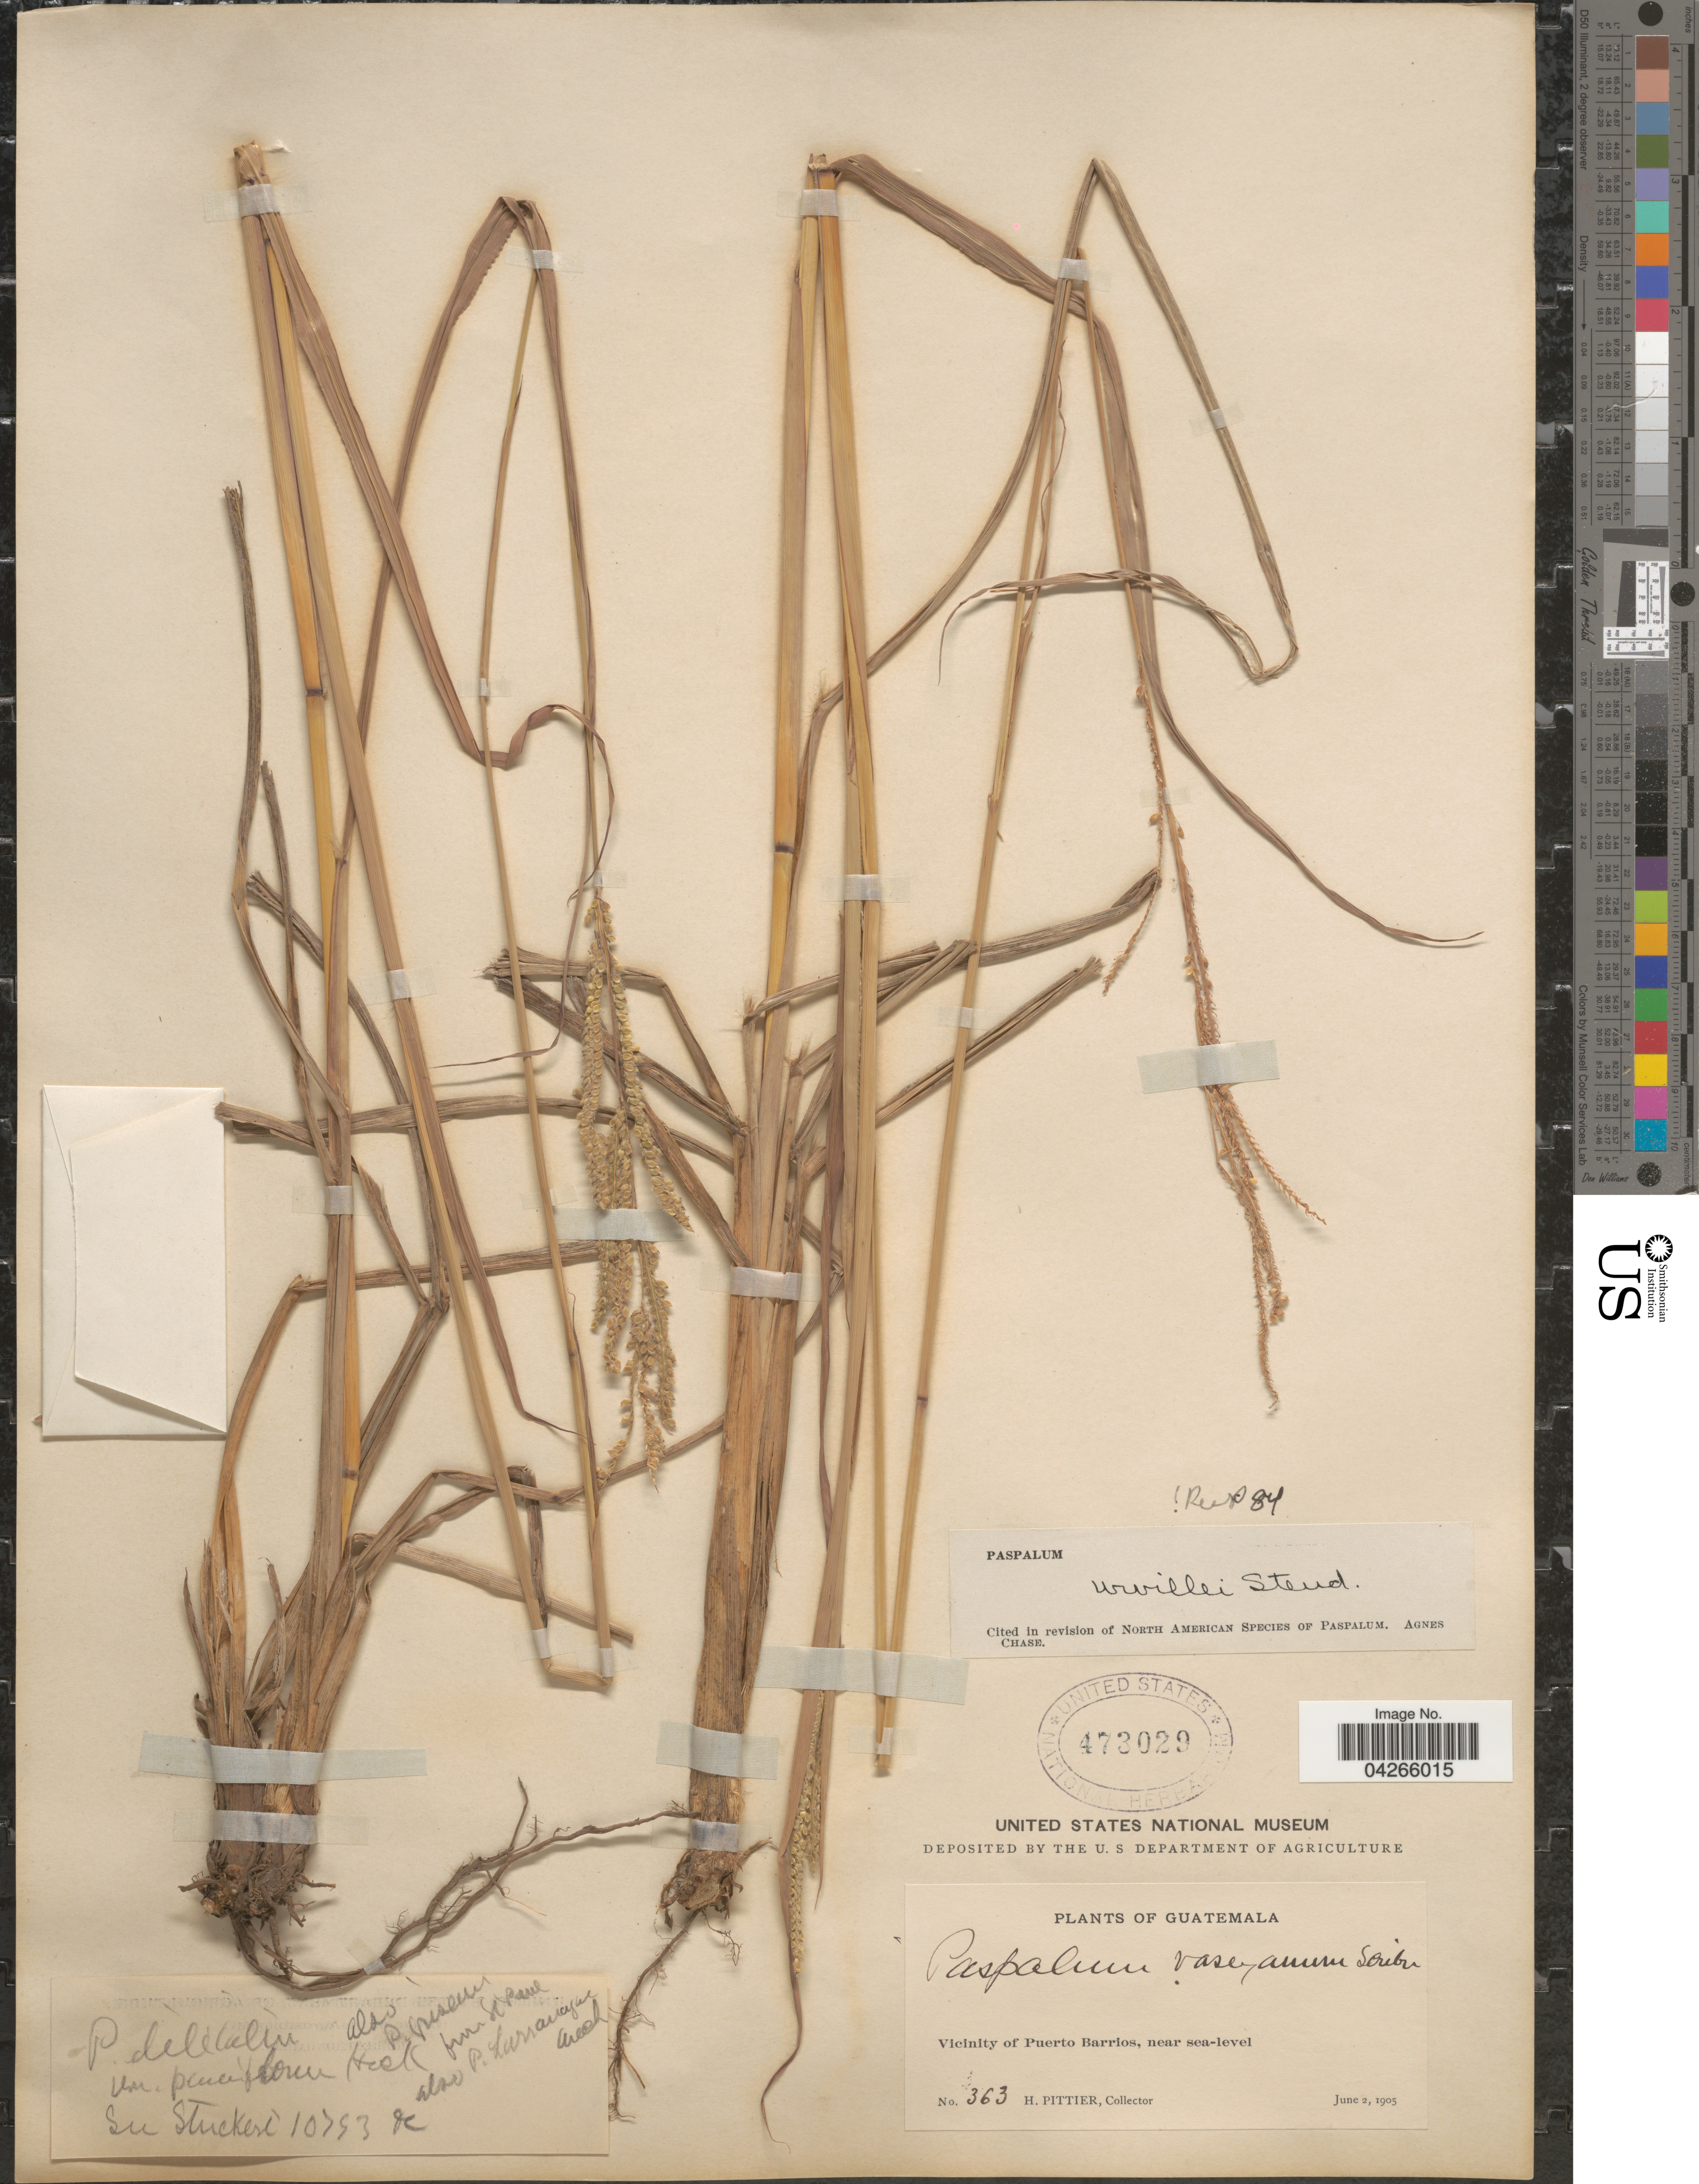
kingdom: Plantae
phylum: Tracheophyta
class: Liliopsida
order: Poales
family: Poaceae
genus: Paspalum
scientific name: Paspalum urvillei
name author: Steud.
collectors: H. F. Pittier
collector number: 363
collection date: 1905-06-02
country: Guatemala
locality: Vicinity of Puerto Barrios.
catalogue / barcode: US 473029